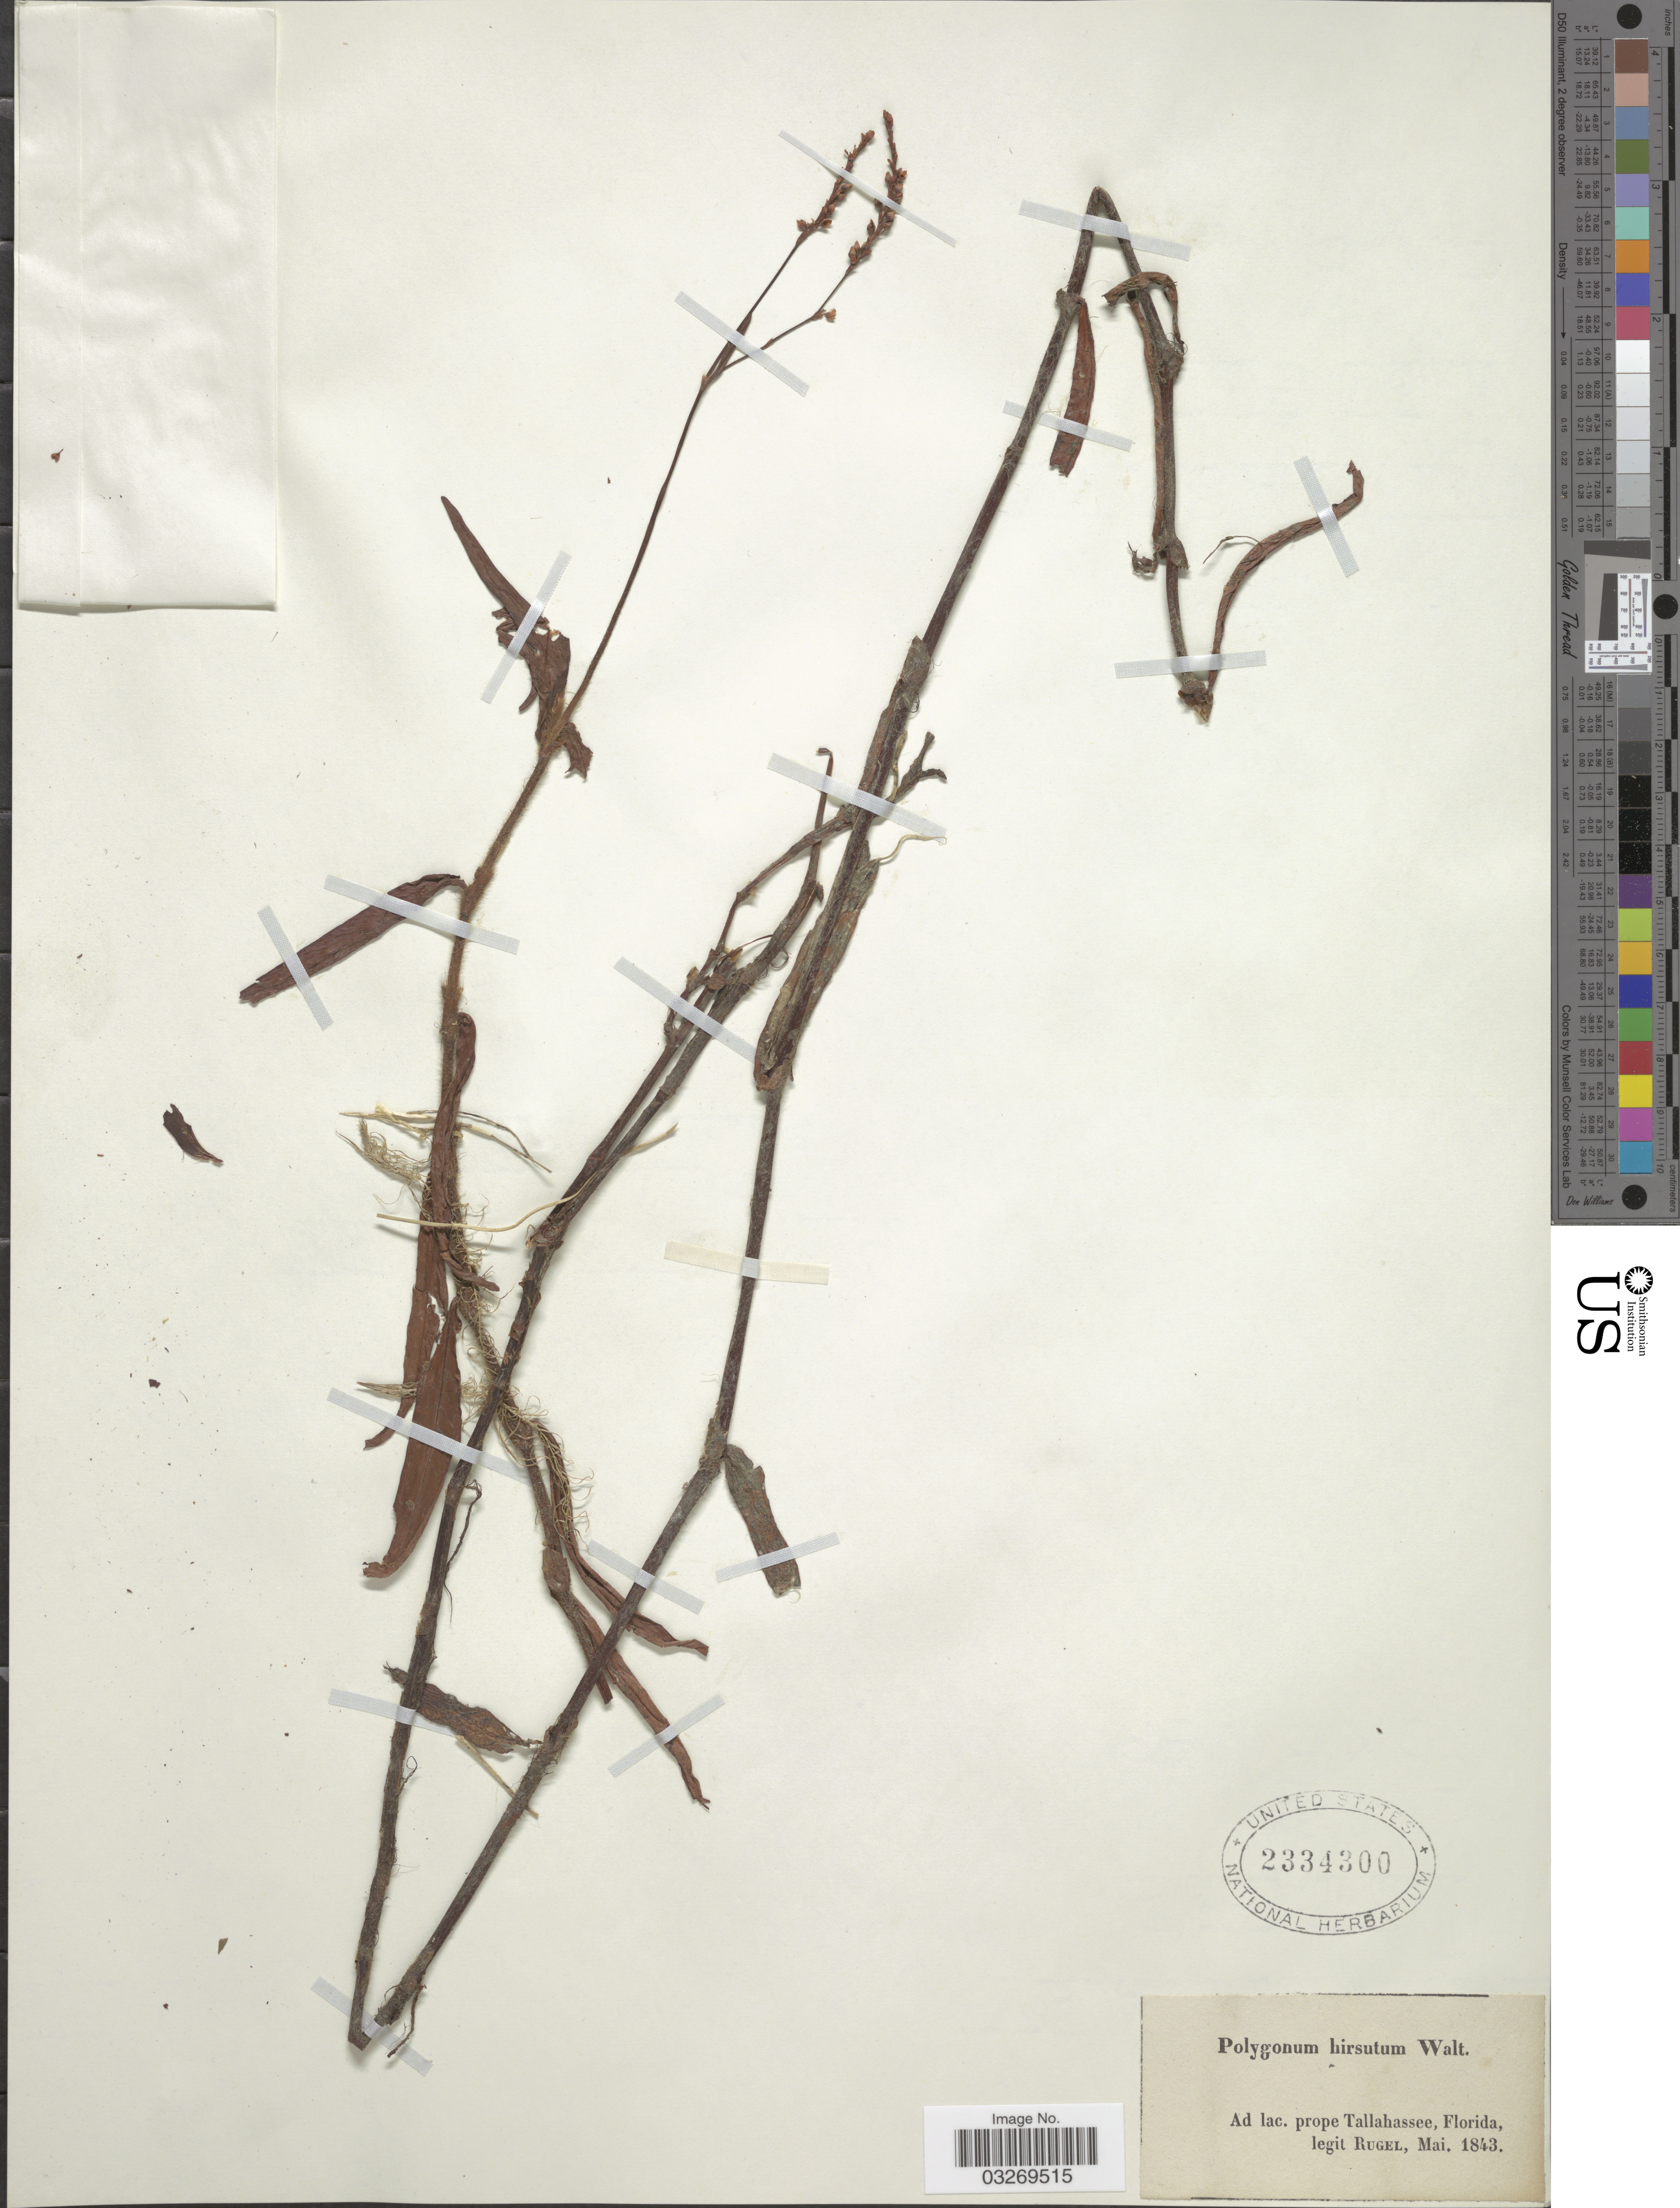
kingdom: Plantae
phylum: Tracheophyta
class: Magnoliopsida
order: Caryophyllales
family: Polygonaceae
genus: Persicaria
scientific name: Persicaria hirsuta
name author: (Walter) Small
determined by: Atha, D. E.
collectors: Rugel, --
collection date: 1843-05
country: United States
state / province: Florida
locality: Ad lac. prope Tallahassee.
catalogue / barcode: US 2334300